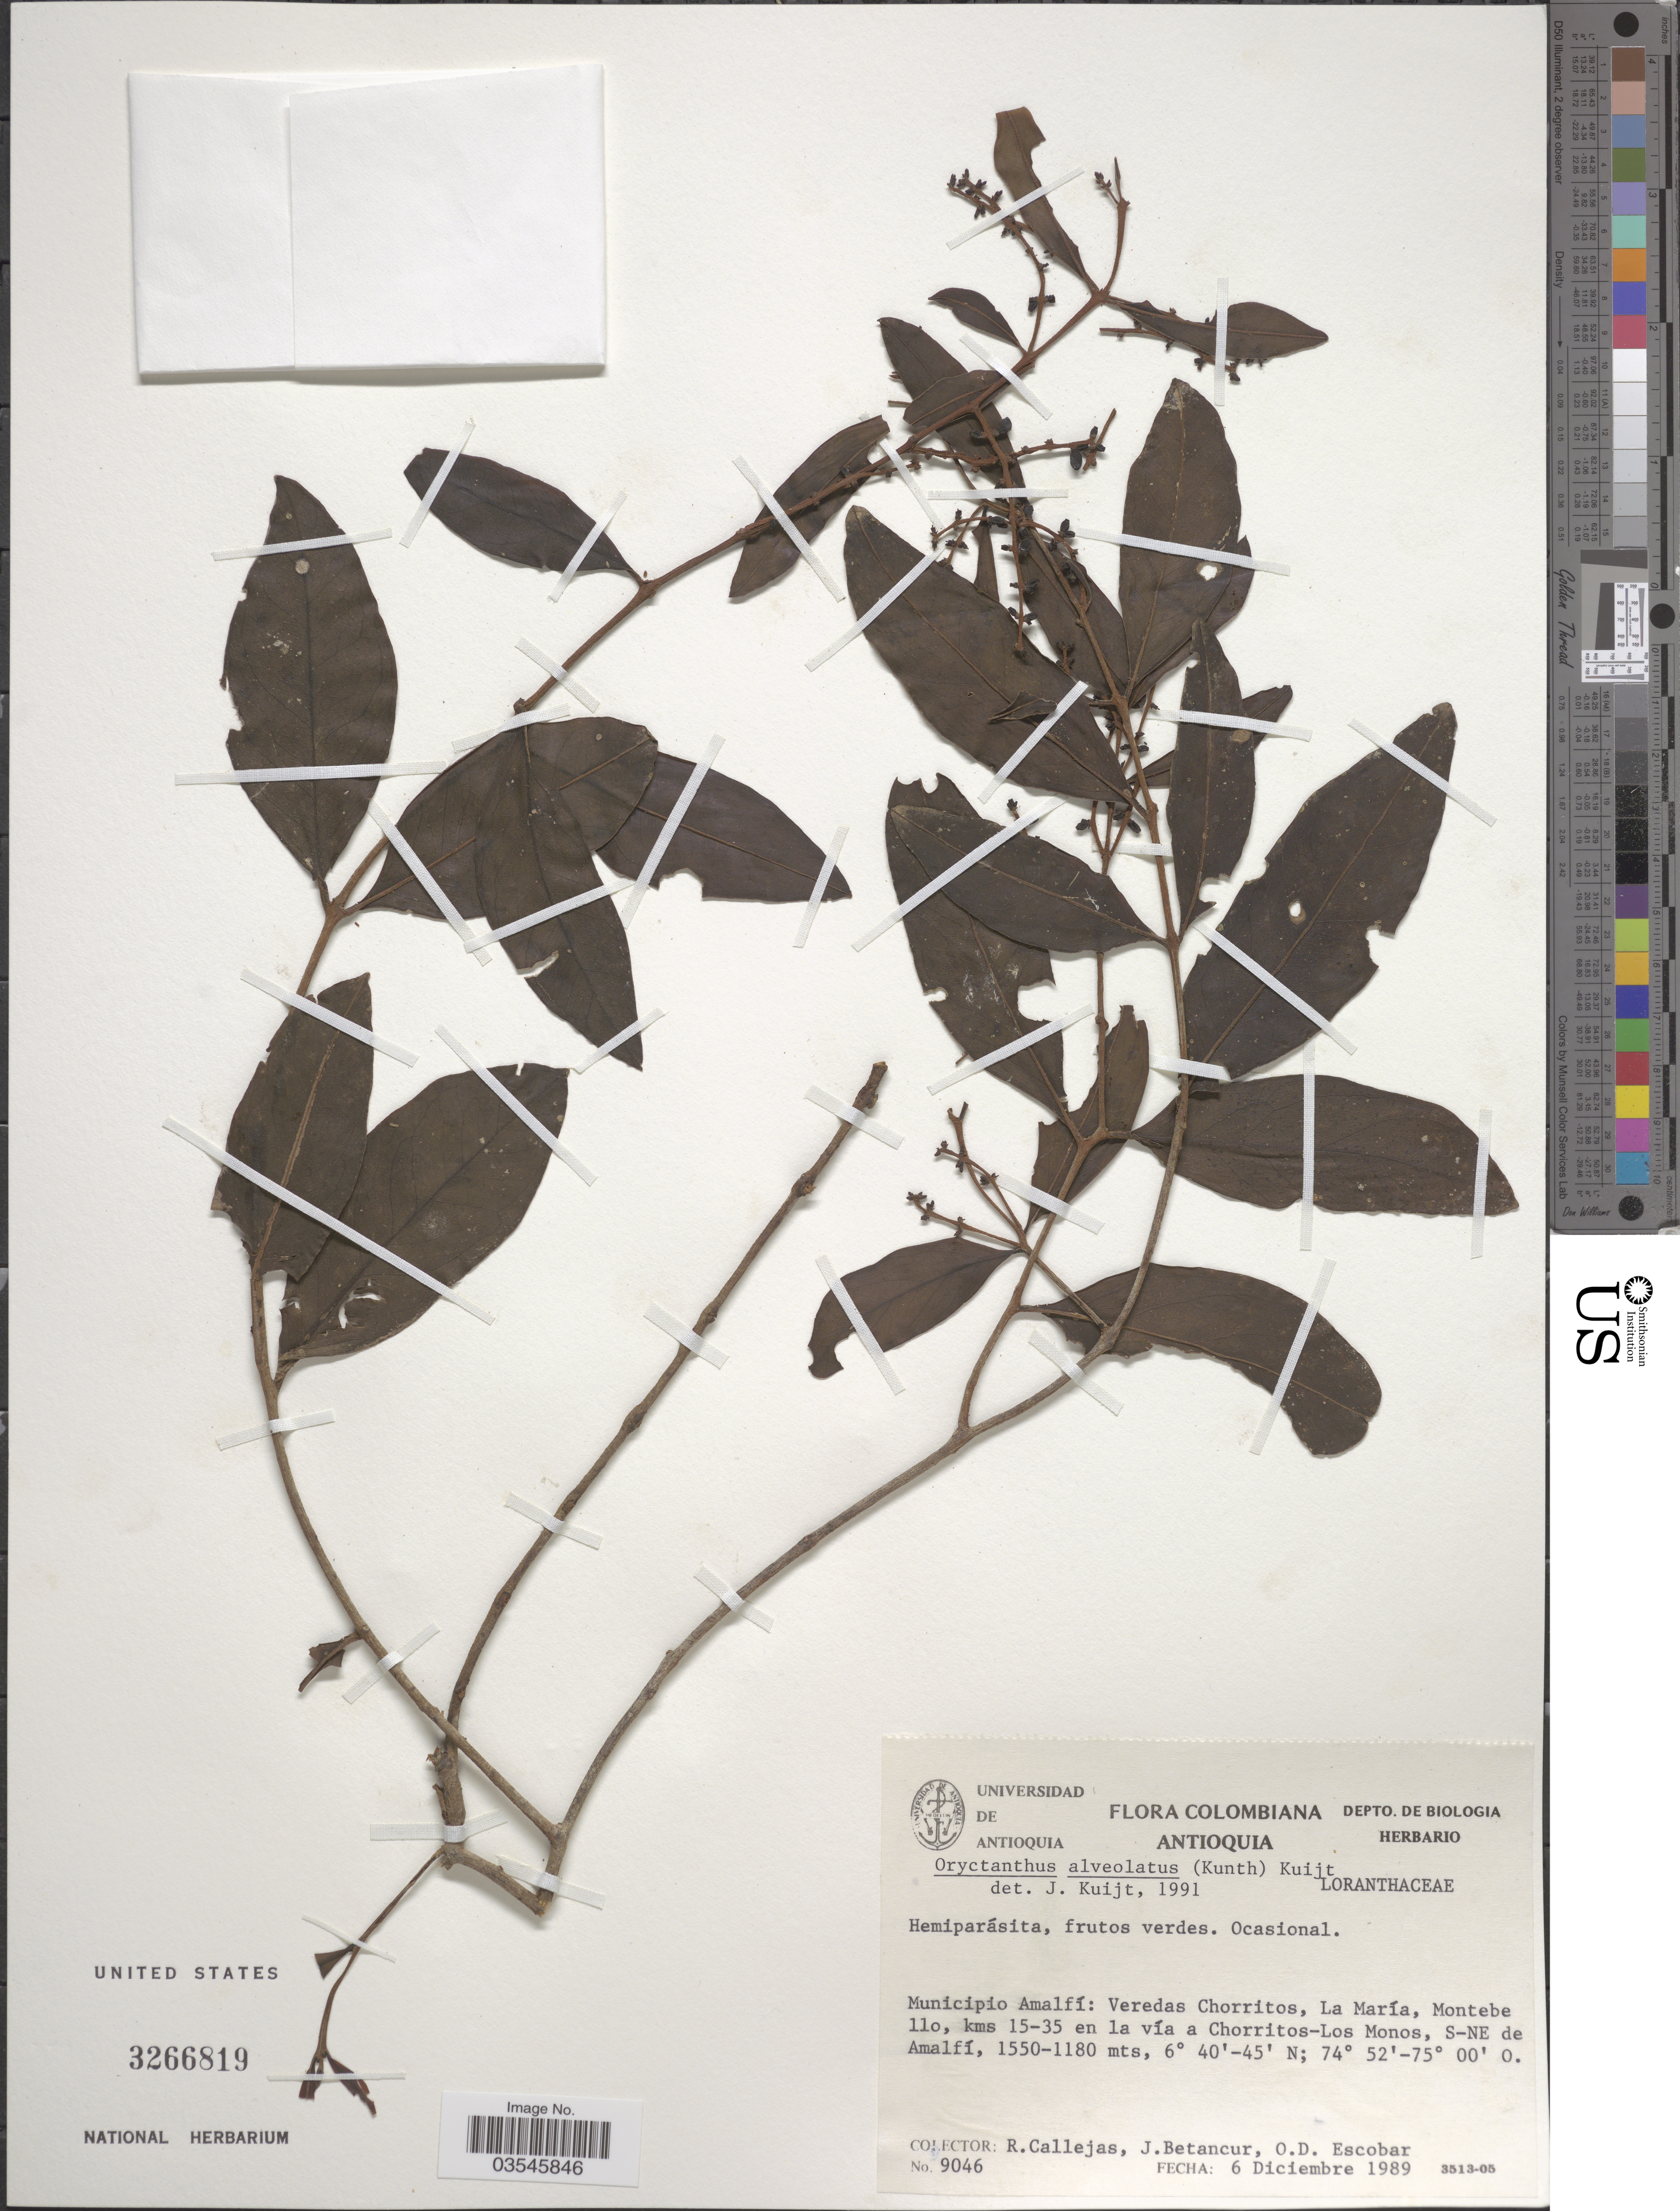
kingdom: Plantae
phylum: Tracheophyta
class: Magnoliopsida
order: Santalales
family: Loranthaceae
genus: Oryctanthus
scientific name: Oryctanthus alveolatus subsp. alveolatus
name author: (Kunth) Kuijt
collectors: R. Callejas, J. Betancur & O. D. Escobar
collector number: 9046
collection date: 1989-12-06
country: Colombia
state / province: Antioquia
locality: Municipio Amalfí: Veredas Chorritos, La María, Montebe llo, kms 15-35 en la vía a Chorritos-Los Monos, S-NE de Amalfí.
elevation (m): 1180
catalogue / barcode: US 3266819